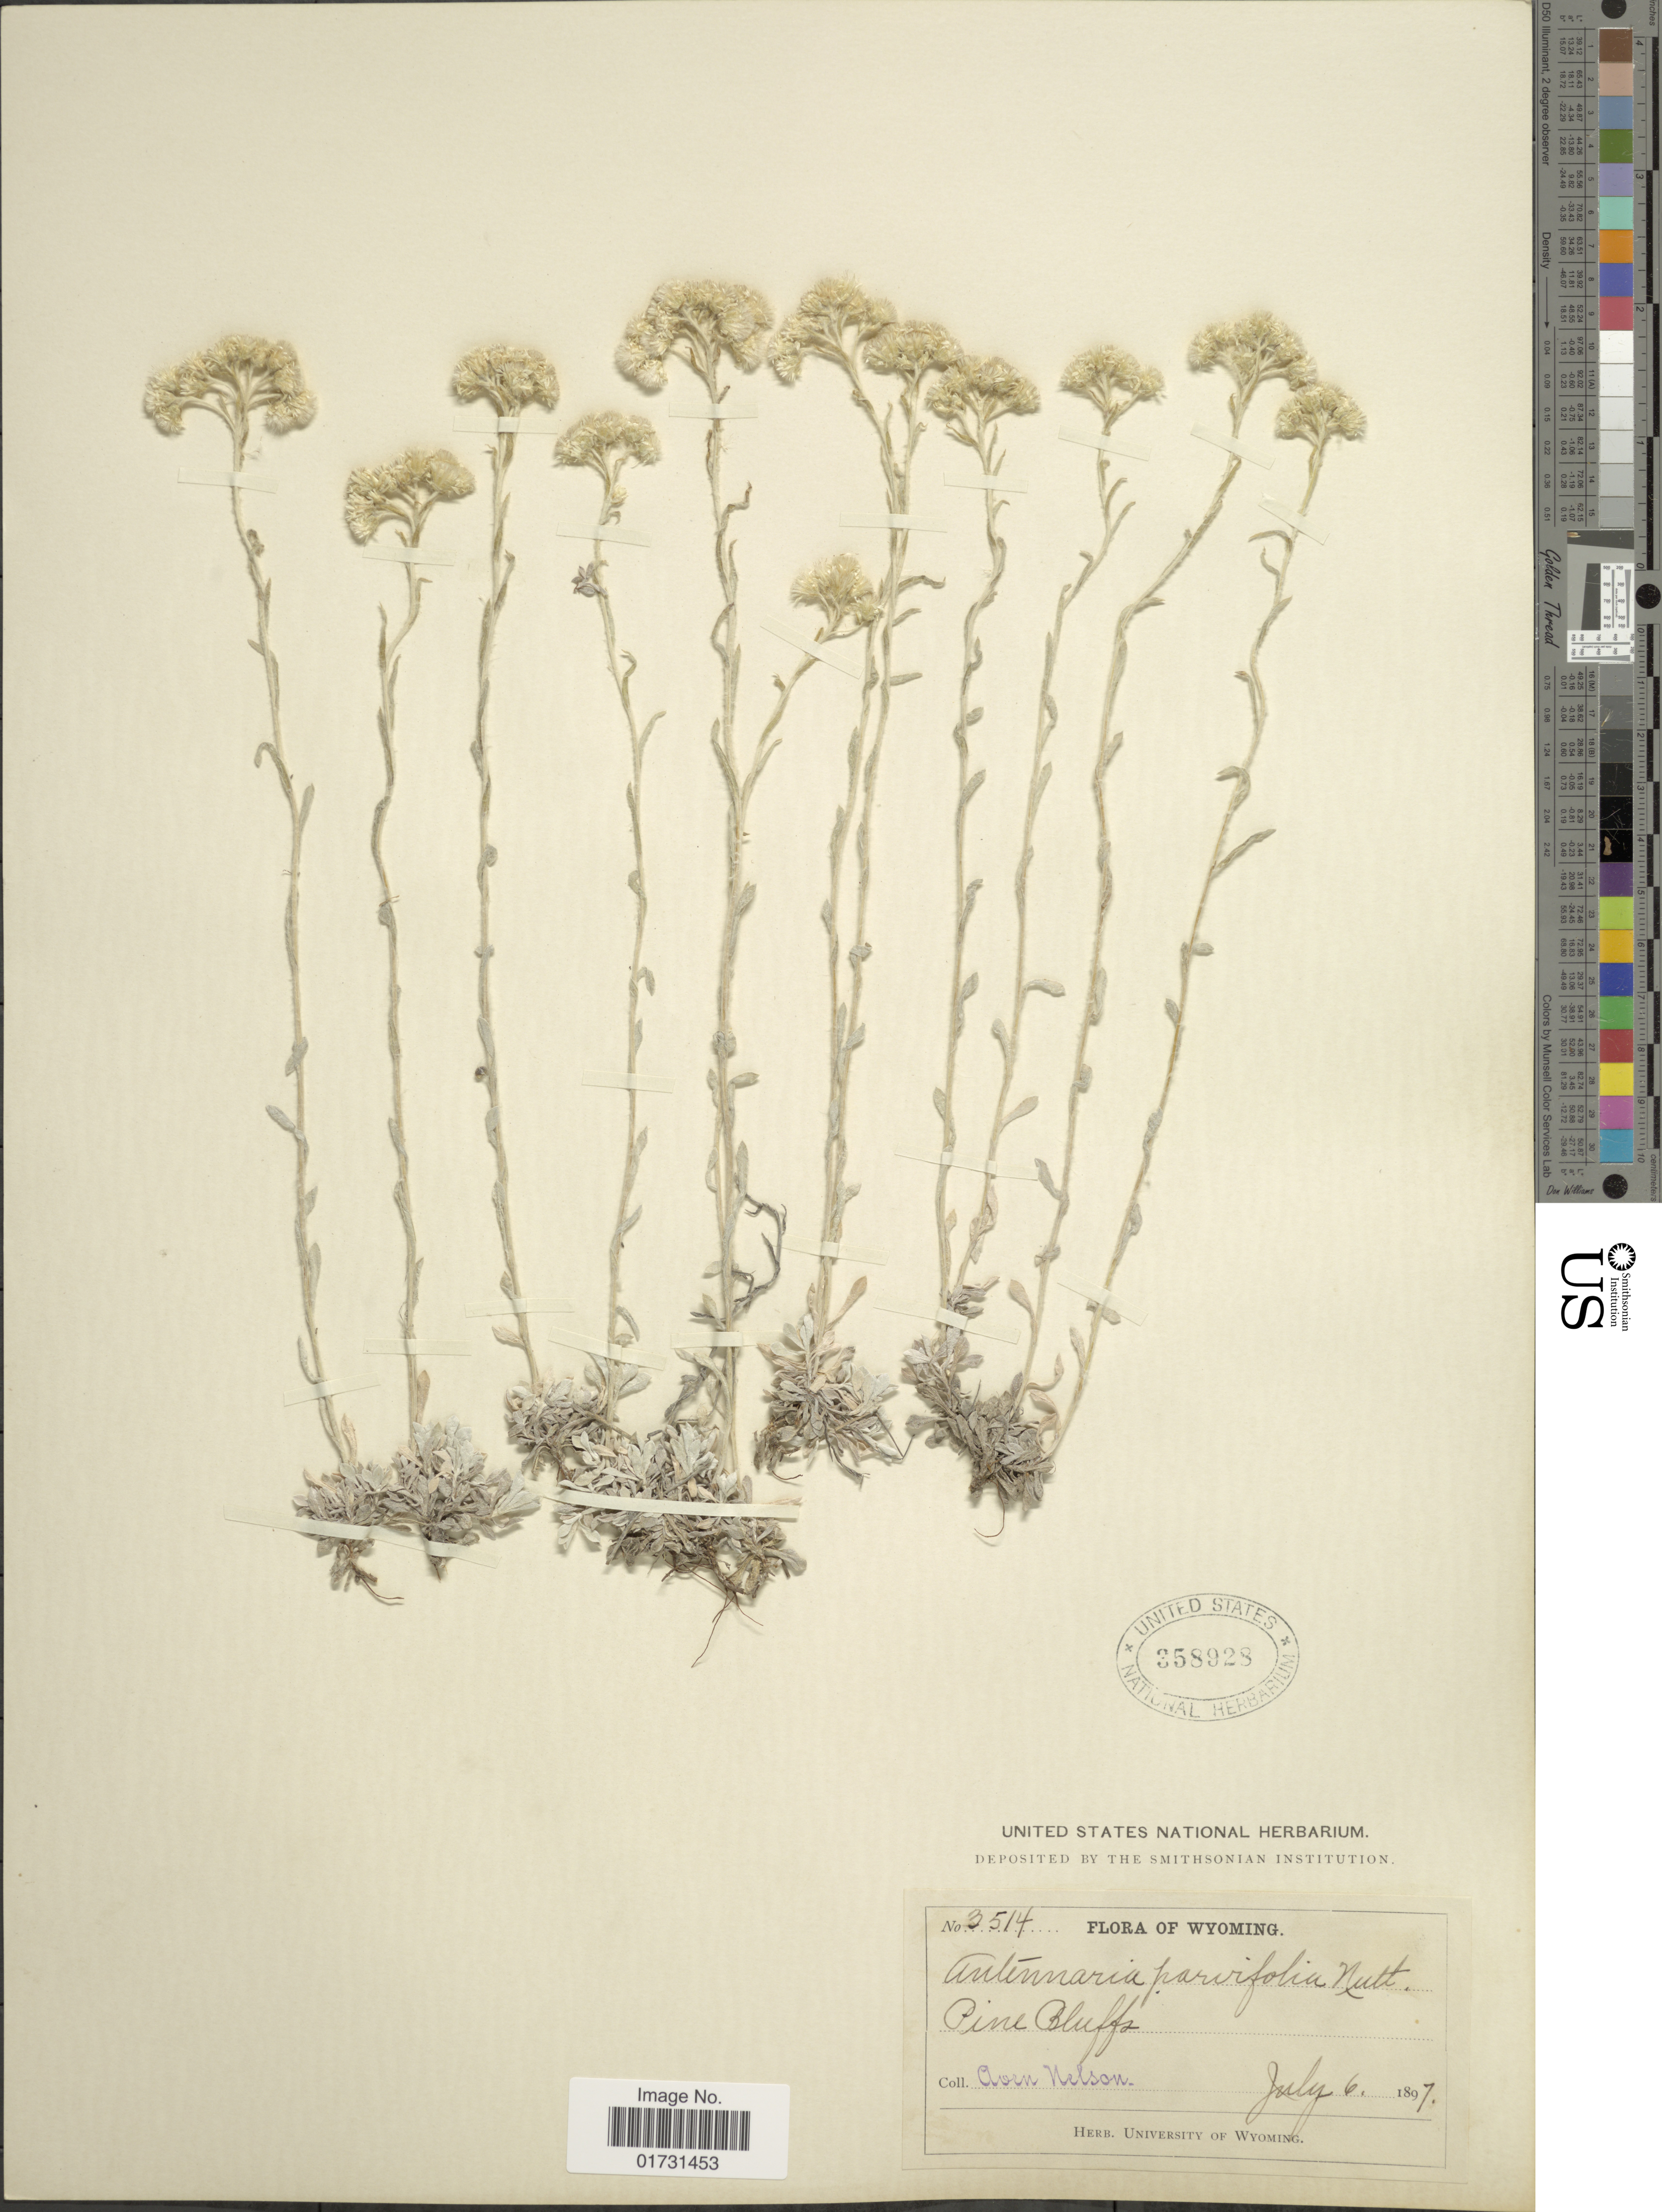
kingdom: Plantae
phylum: Tracheophyta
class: Magnoliopsida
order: Asterales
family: Asteraceae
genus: Antennaria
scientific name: Antennaria microphylla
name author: Rydb.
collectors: A. Nelson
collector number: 3514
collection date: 1897-07-06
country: United States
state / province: Wyoming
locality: Pine Bluffs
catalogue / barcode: US 358928